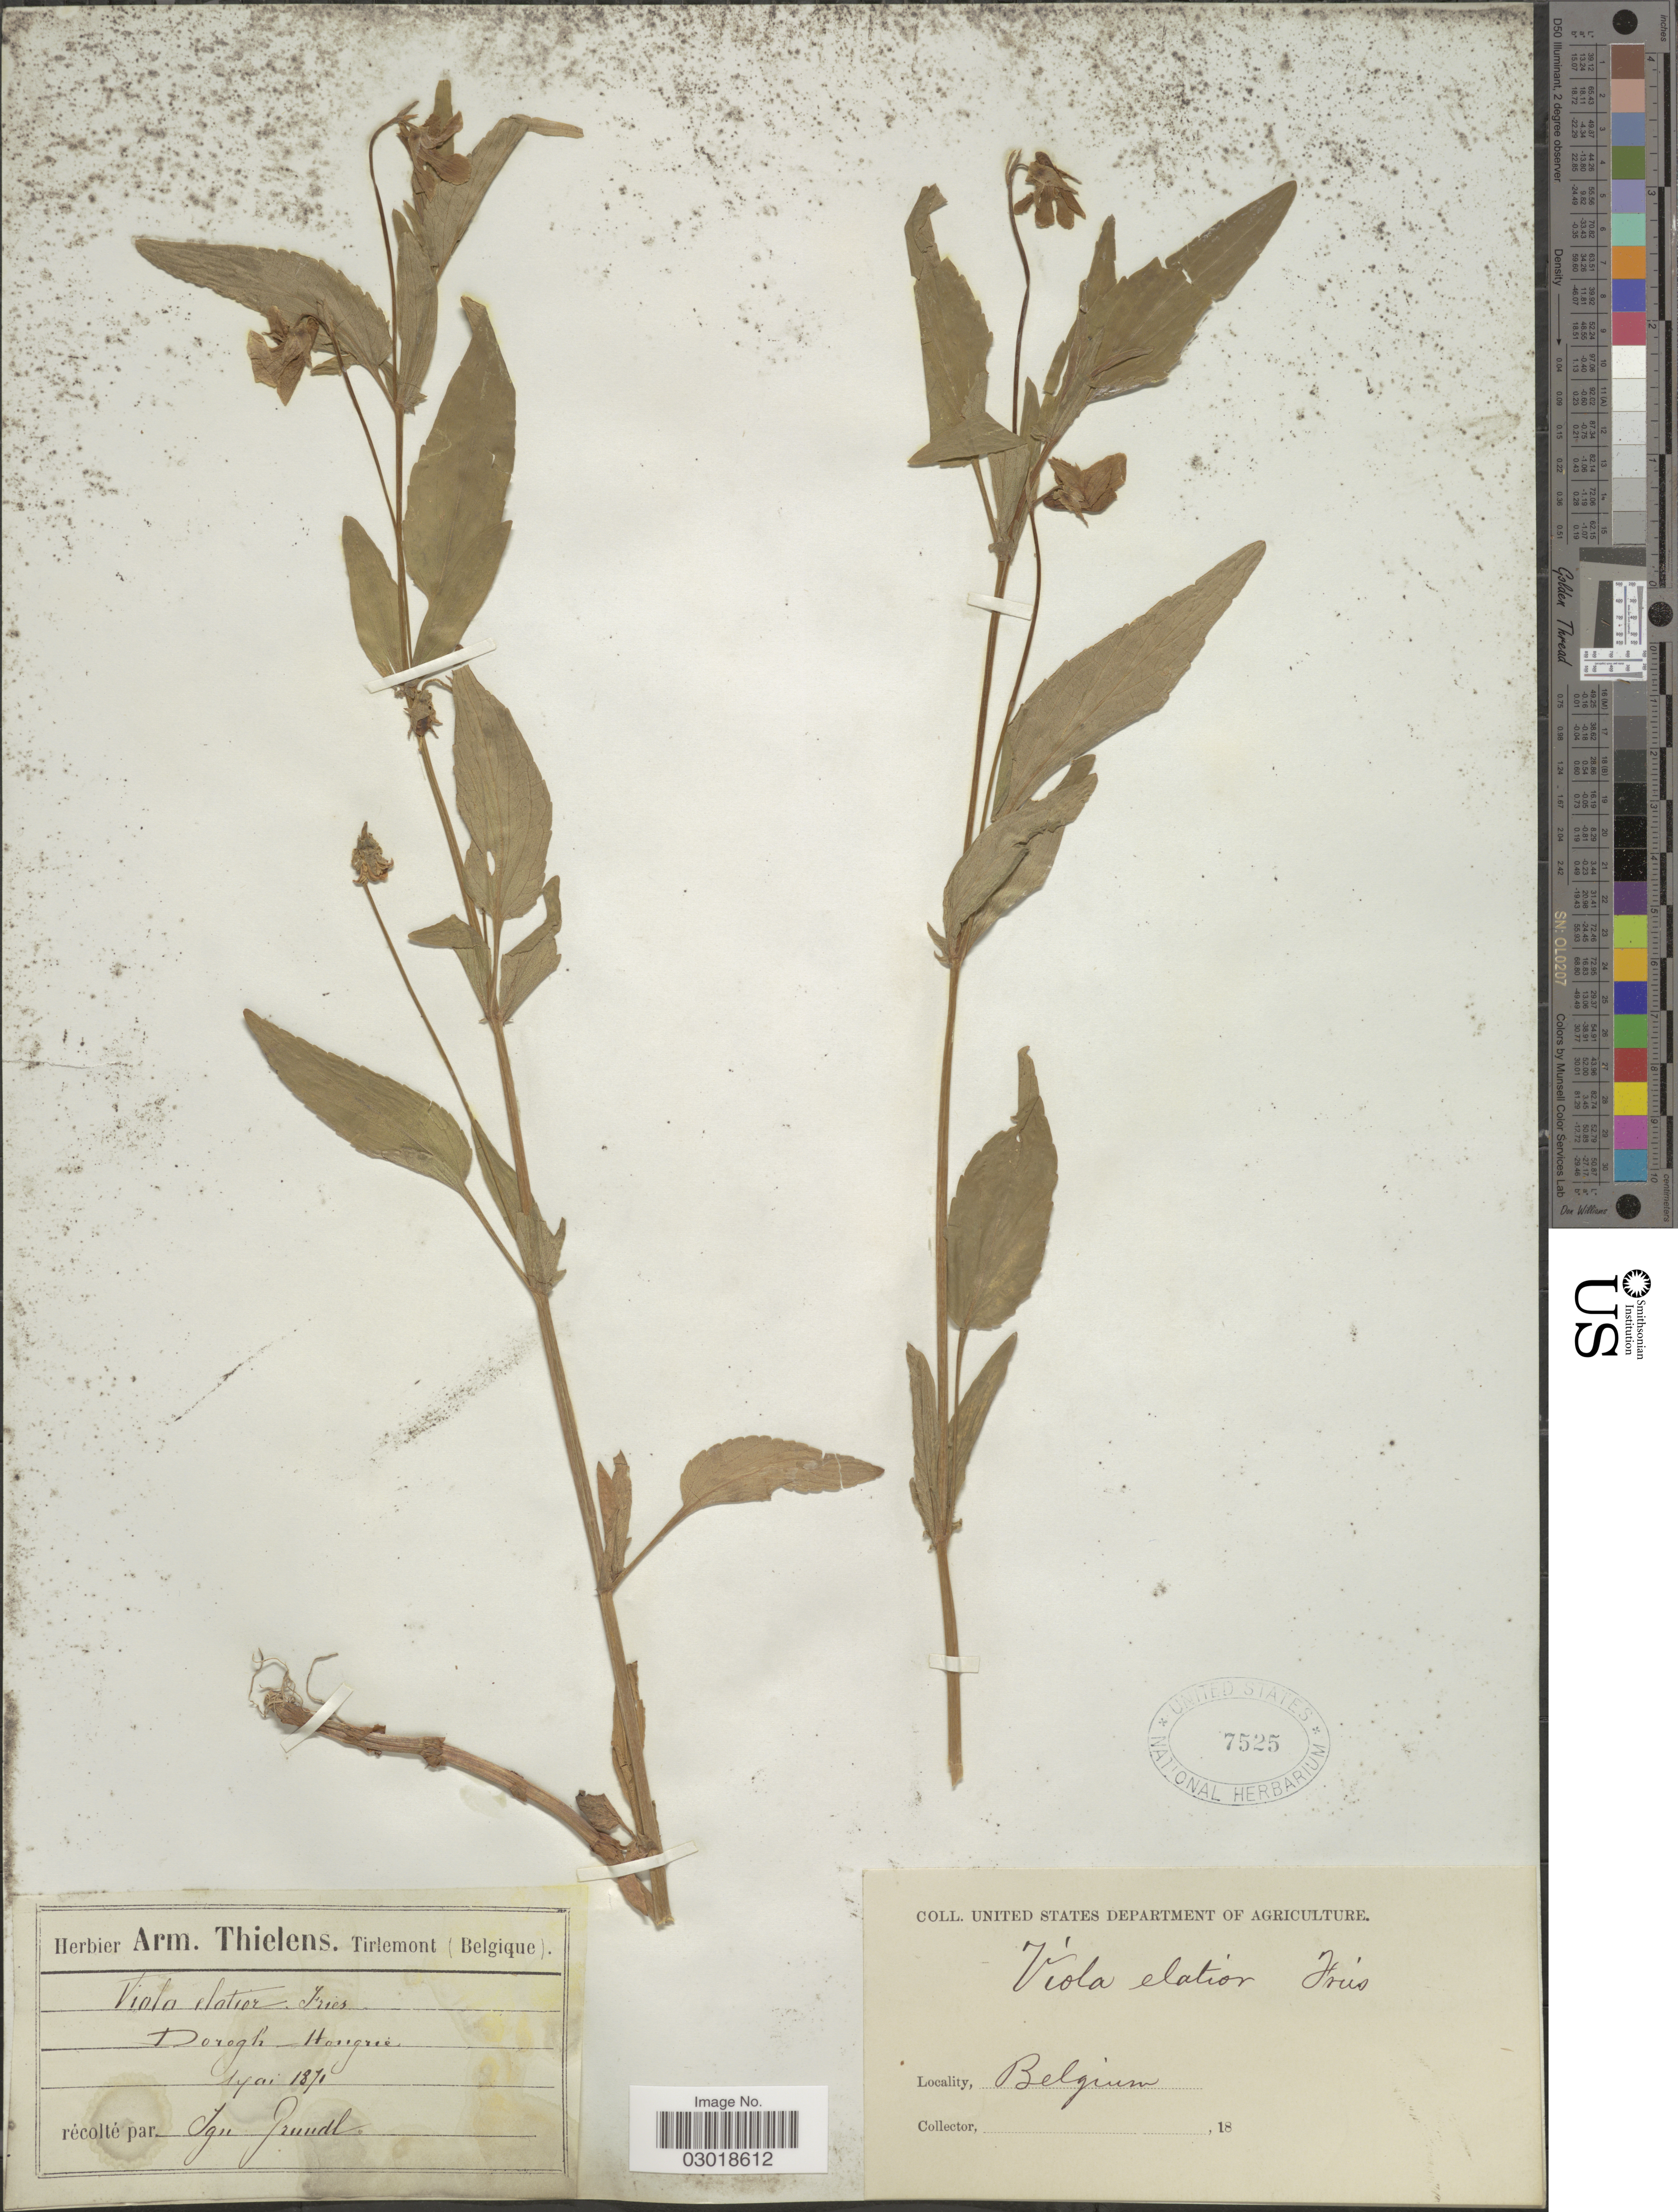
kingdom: Plantae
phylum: Tracheophyta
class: Magnoliopsida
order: Malpighiales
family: Violaceae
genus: Viola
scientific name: Viola elatior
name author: Fr.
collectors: I. Grundl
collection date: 1871-05-01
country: Hungary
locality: Doregh.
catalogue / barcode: US 7525